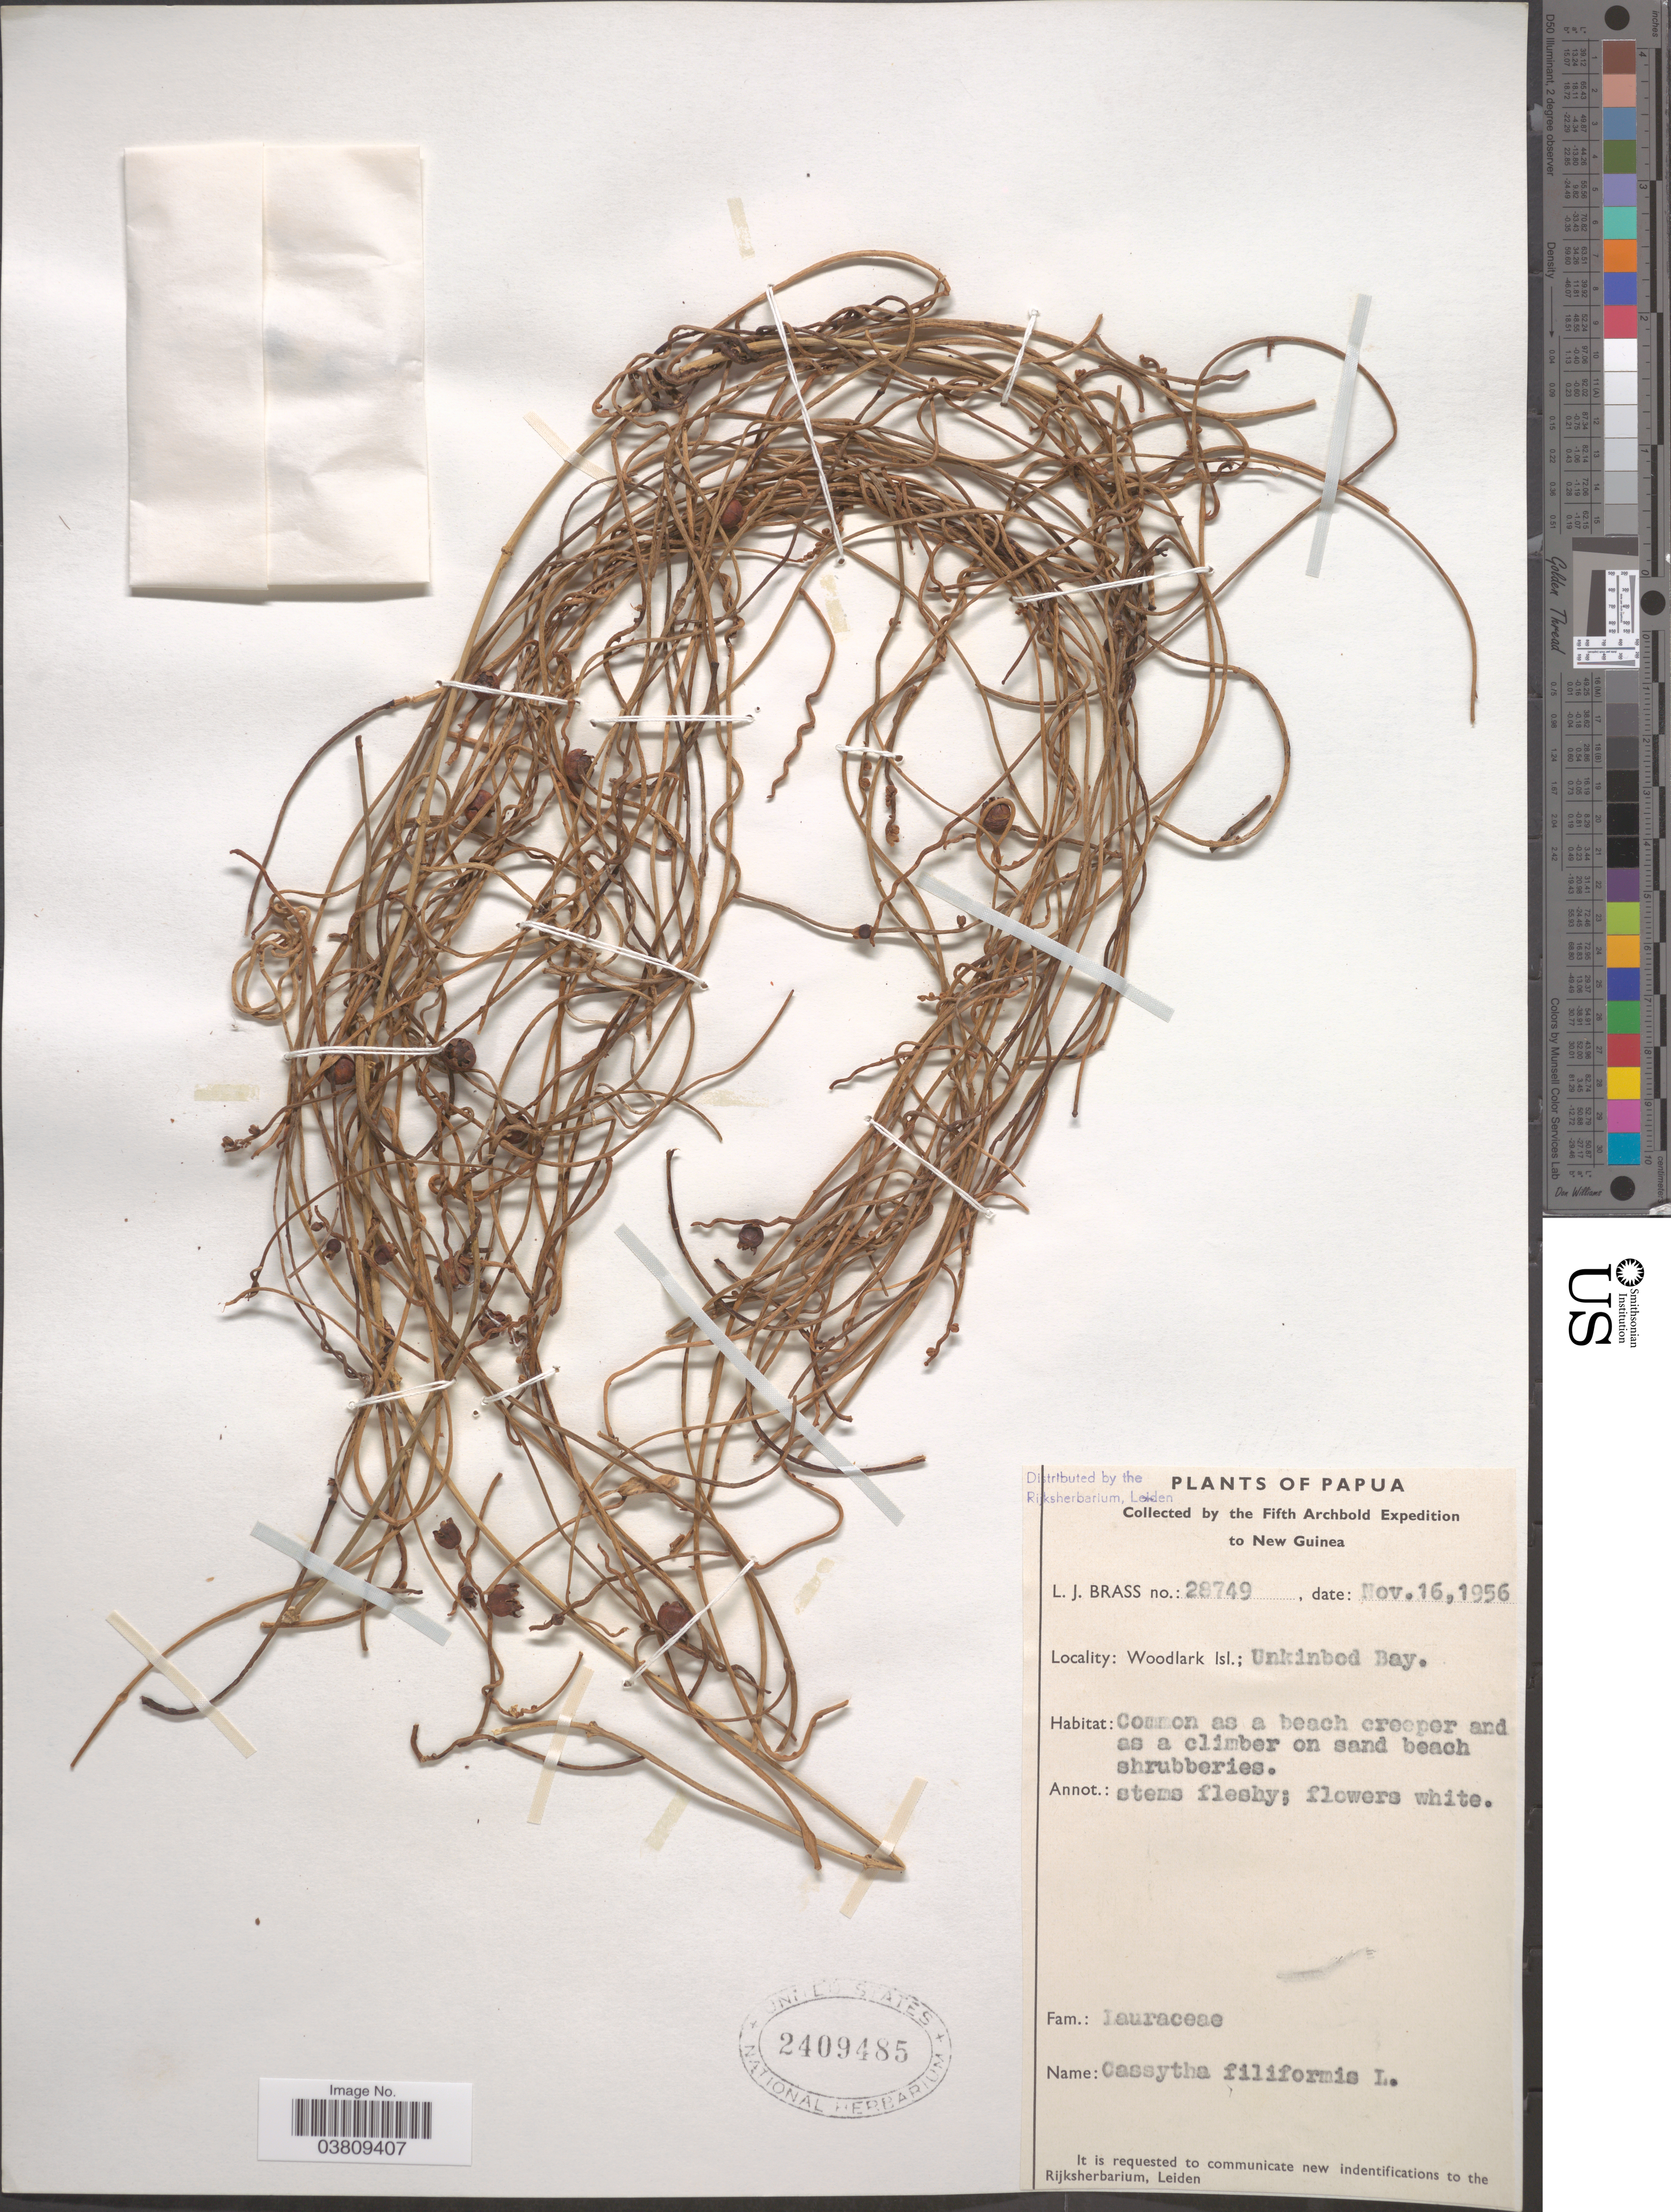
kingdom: Plantae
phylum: Tracheophyta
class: Magnoliopsida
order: Laurales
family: Lauraceae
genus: Cassytha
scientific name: Cassytha filiformis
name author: L.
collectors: L. J. Brass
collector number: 28749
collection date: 1956-11-16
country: Papua New Guinea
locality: Papua. New Guinea. Woodlark Isl.; Unkinbod Bay.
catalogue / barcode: US 2409485